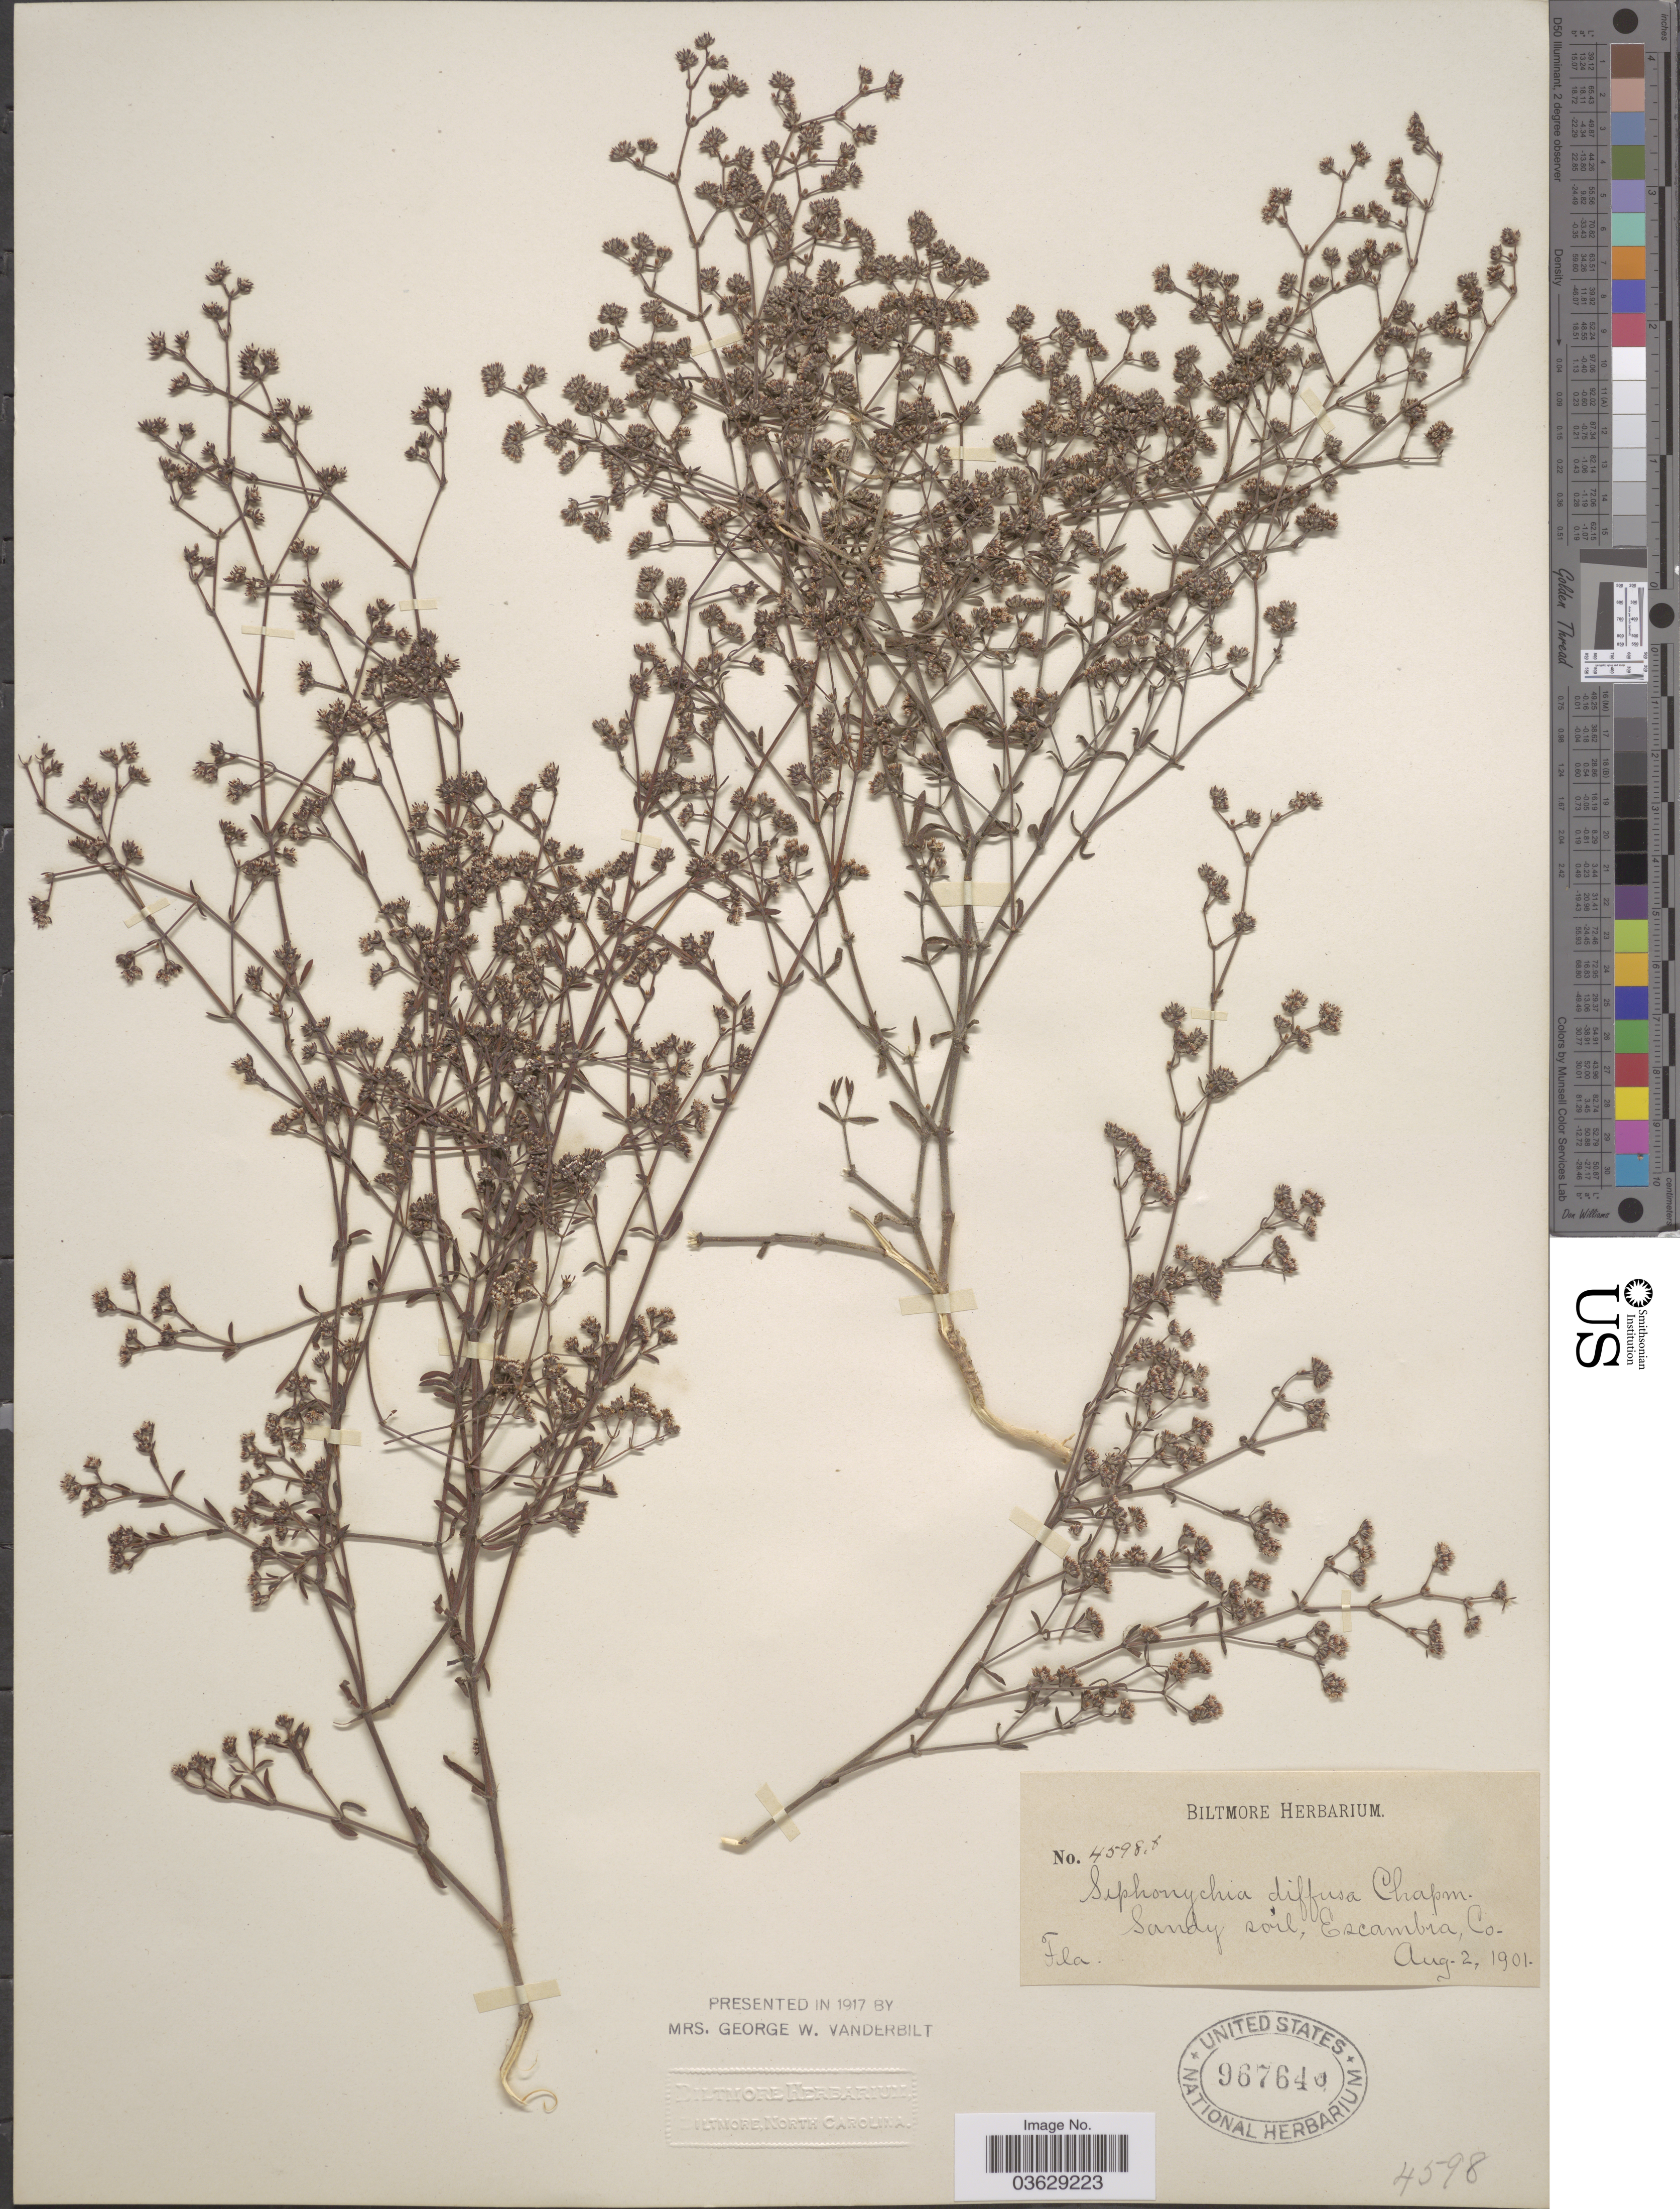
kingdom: Plantae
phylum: Tracheophyta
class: Magnoliopsida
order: Caryophyllales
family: Caryophyllaceae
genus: Paronychia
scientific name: Paronychia patula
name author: Shinners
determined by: Strong, Mark T., (BOT), Smithsonian Institution - National Museum of Natural History (UNITED STATES)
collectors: ex herb. Biltmore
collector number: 4598f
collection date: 1901-08-02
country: United States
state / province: Florida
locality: Escambia Co.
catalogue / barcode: US 967640